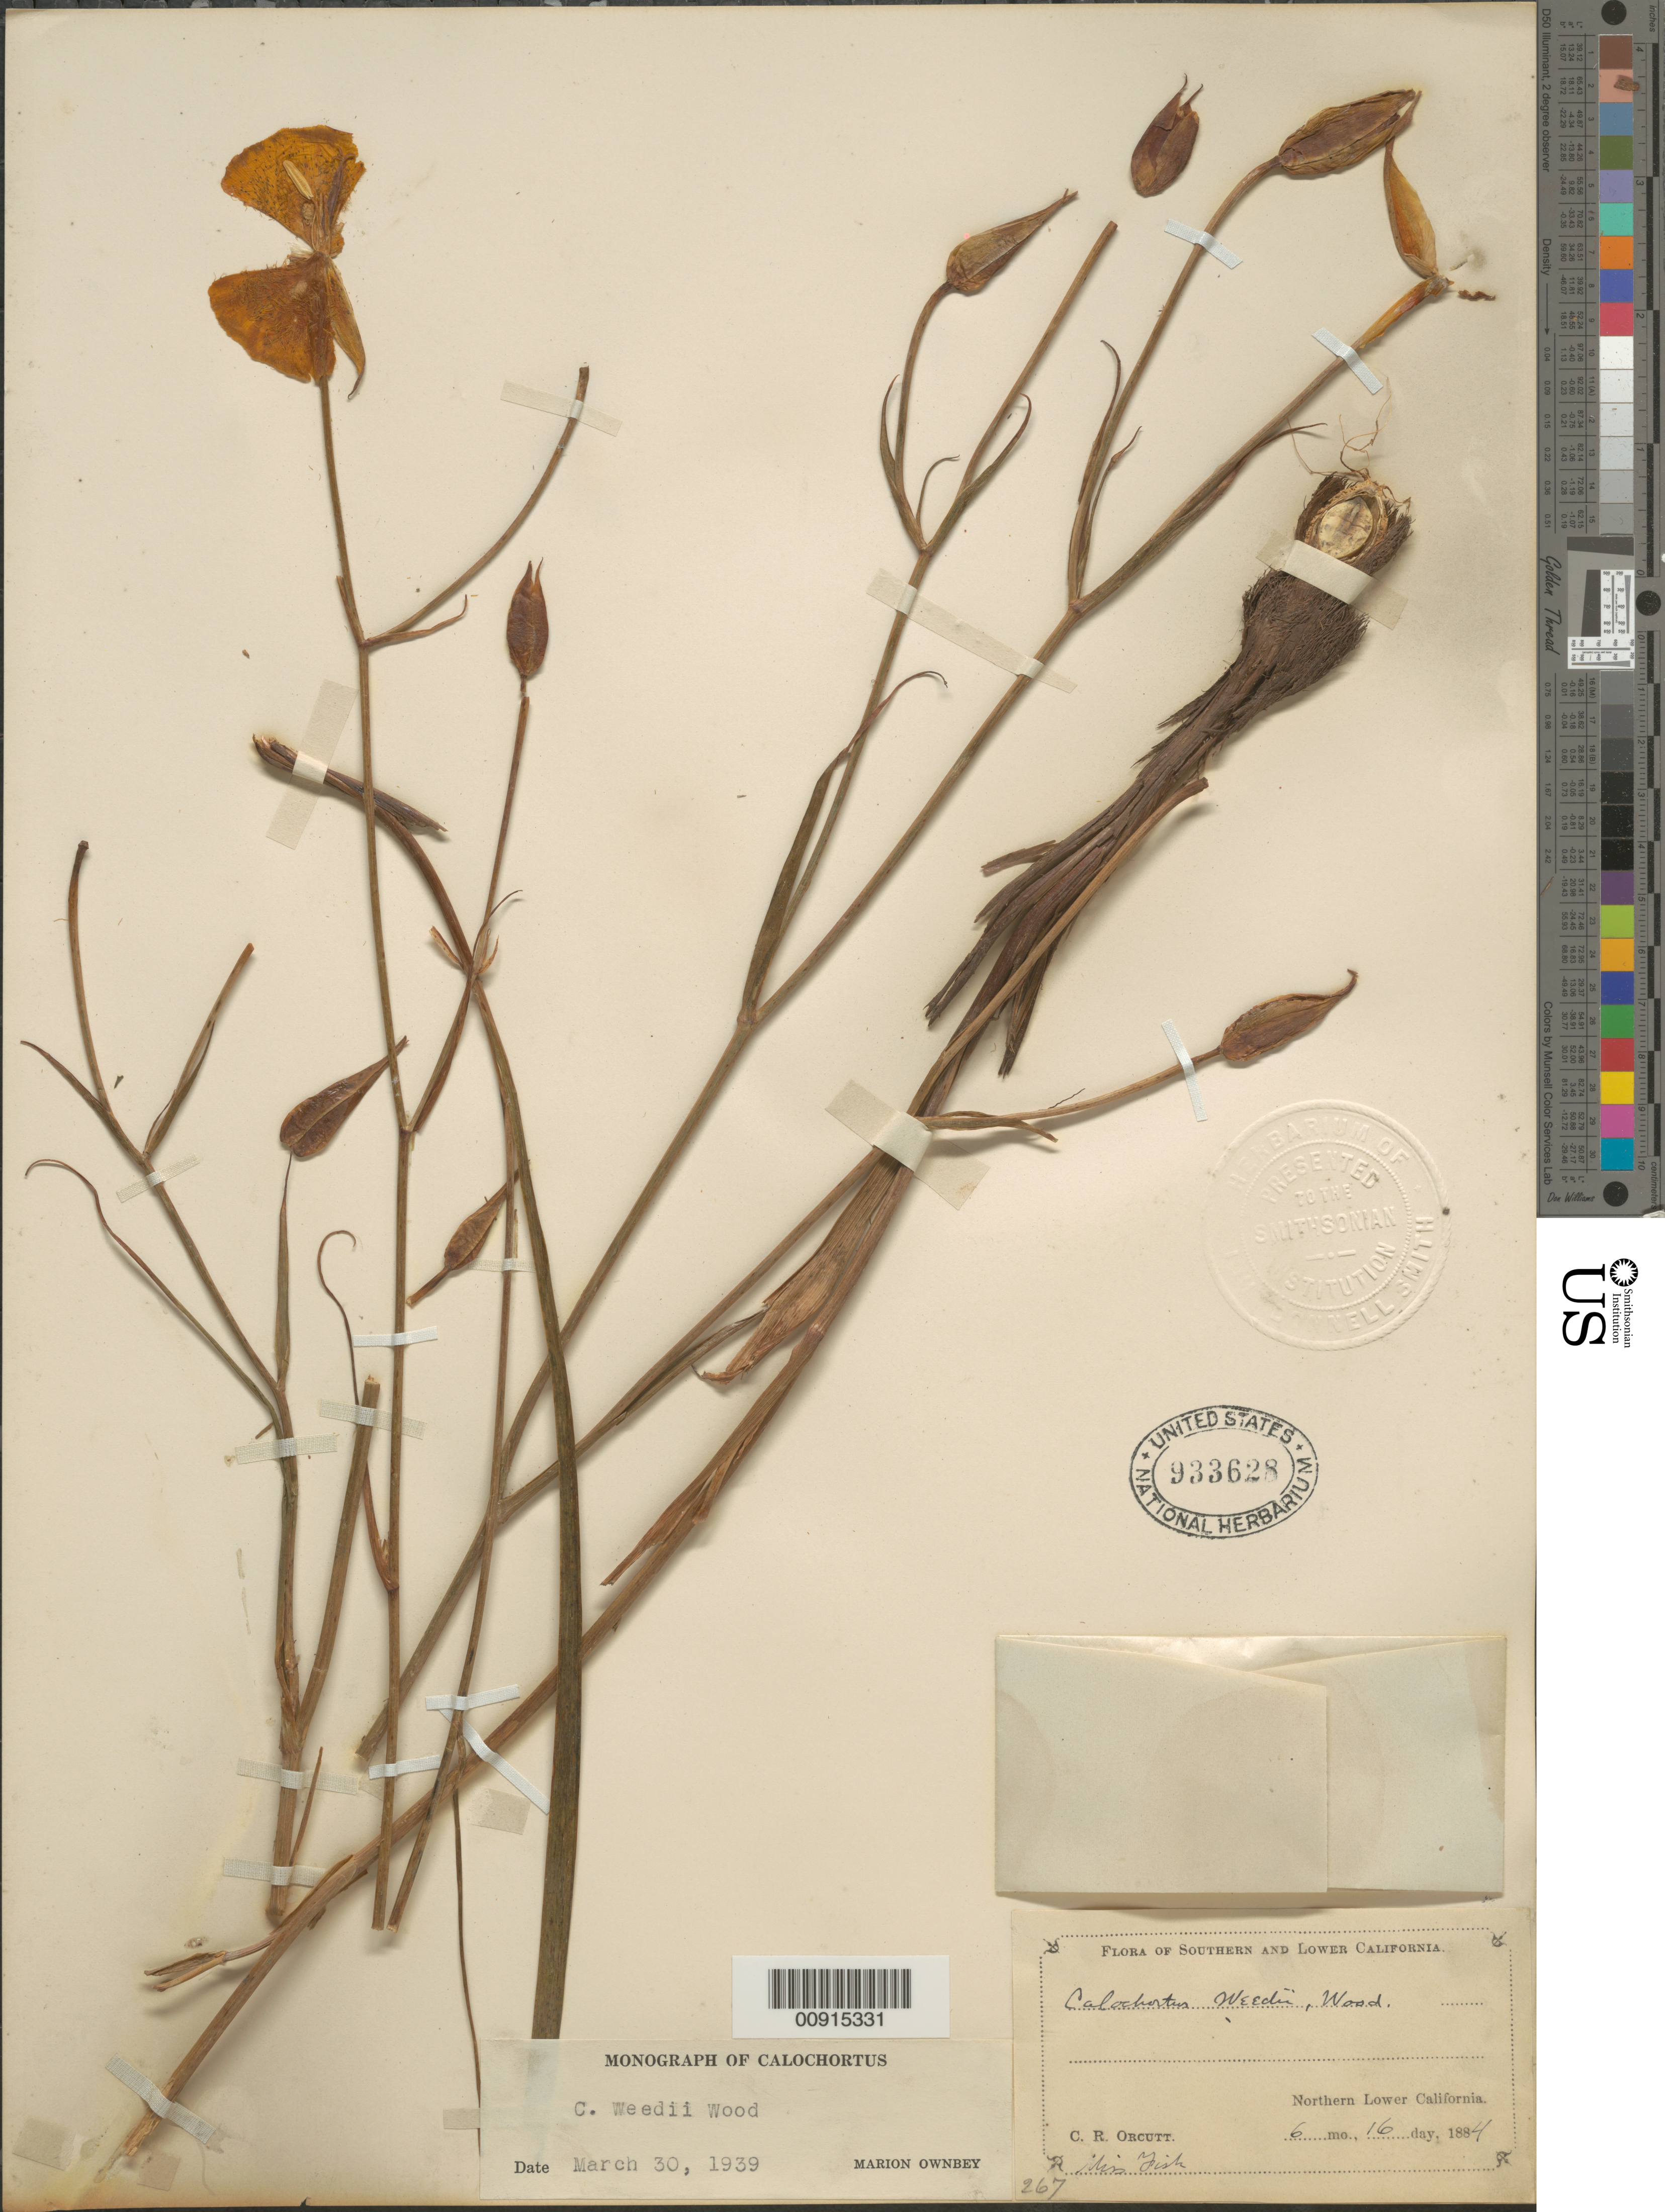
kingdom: Plantae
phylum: Tracheophyta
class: Liliopsida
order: Liliales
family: Liliaceae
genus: Calochortus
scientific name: Calochortus weedii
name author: Alph. Wood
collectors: C. R. Orcutt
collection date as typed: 16 Jun 1884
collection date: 1884-06-16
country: Mexico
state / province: Baja California Norte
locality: Northern Lower California.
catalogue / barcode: US 933628